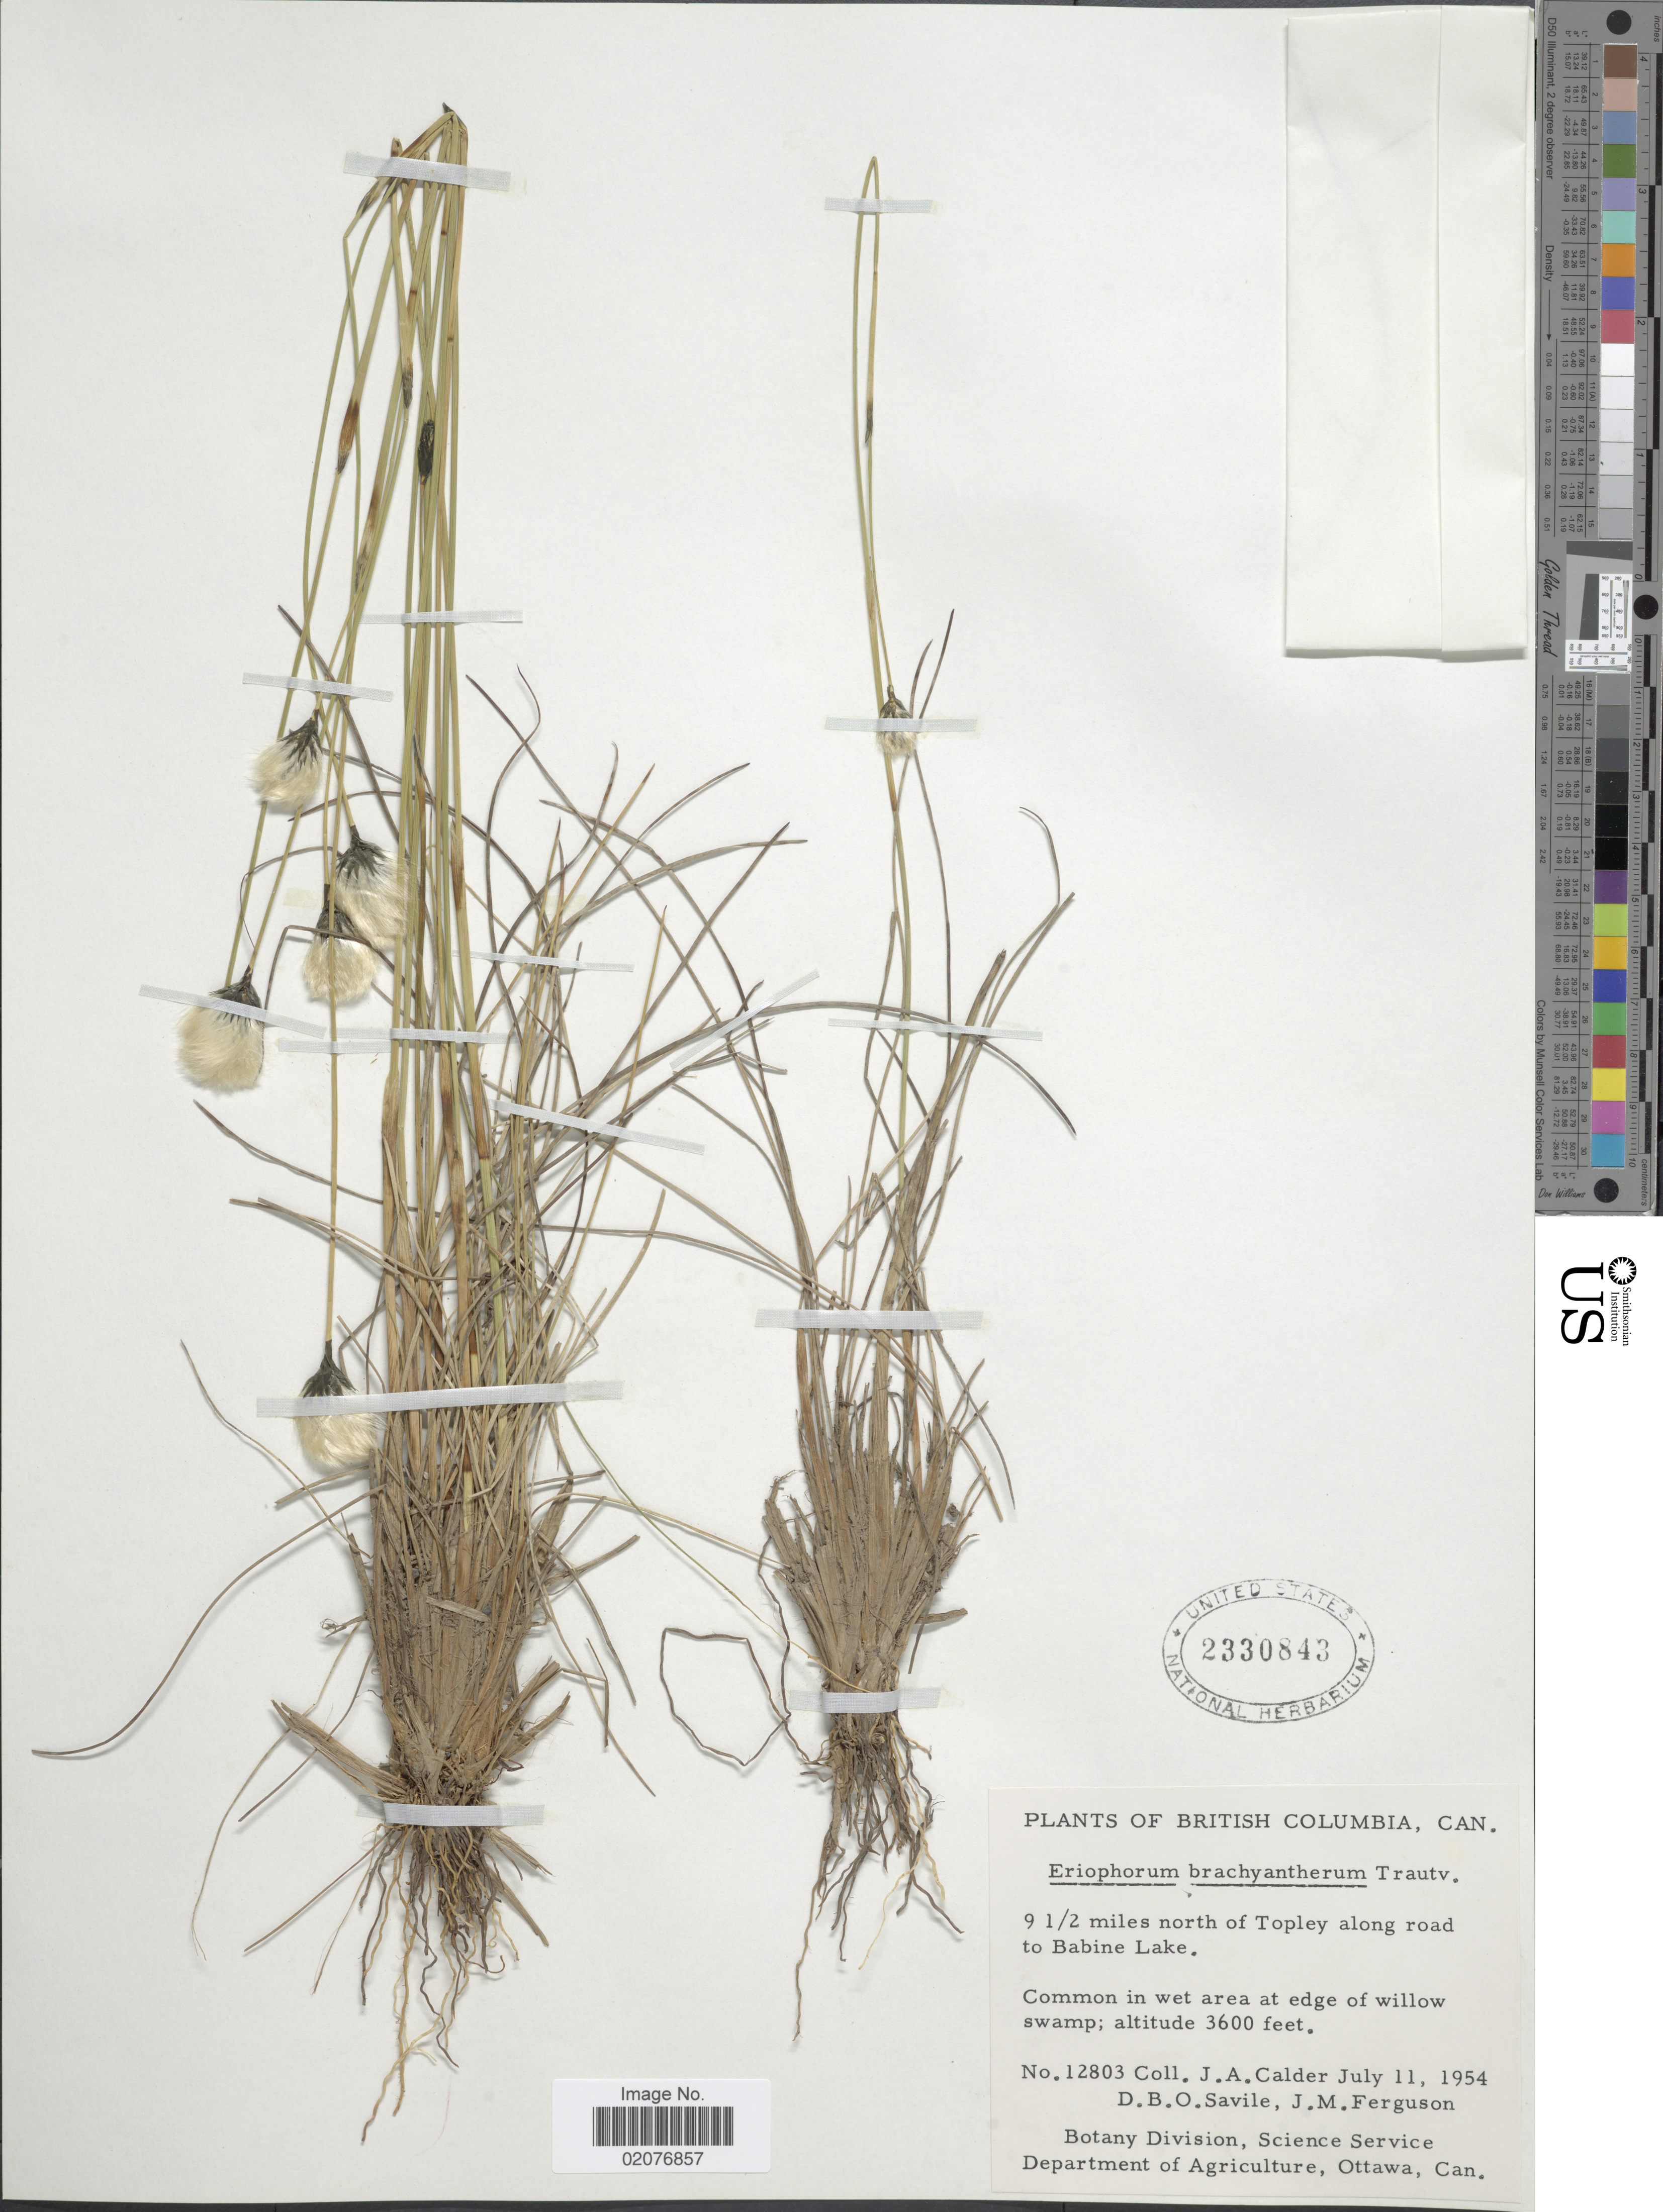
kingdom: Plantae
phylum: Tracheophyta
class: Liliopsida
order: Poales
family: Cyperaceae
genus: Eriophorum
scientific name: Eriophorum brachyantherum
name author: Trautv. & C.A. Mey.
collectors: J. A. Calder, D. Savile & J. M. Ferguson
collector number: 12803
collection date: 1954-07-11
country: Canada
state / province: British Columbia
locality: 9½ miles north of Topley along road to Babine Lake, Common in wet area at edge of willow swamp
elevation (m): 1097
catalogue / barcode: US 2330843